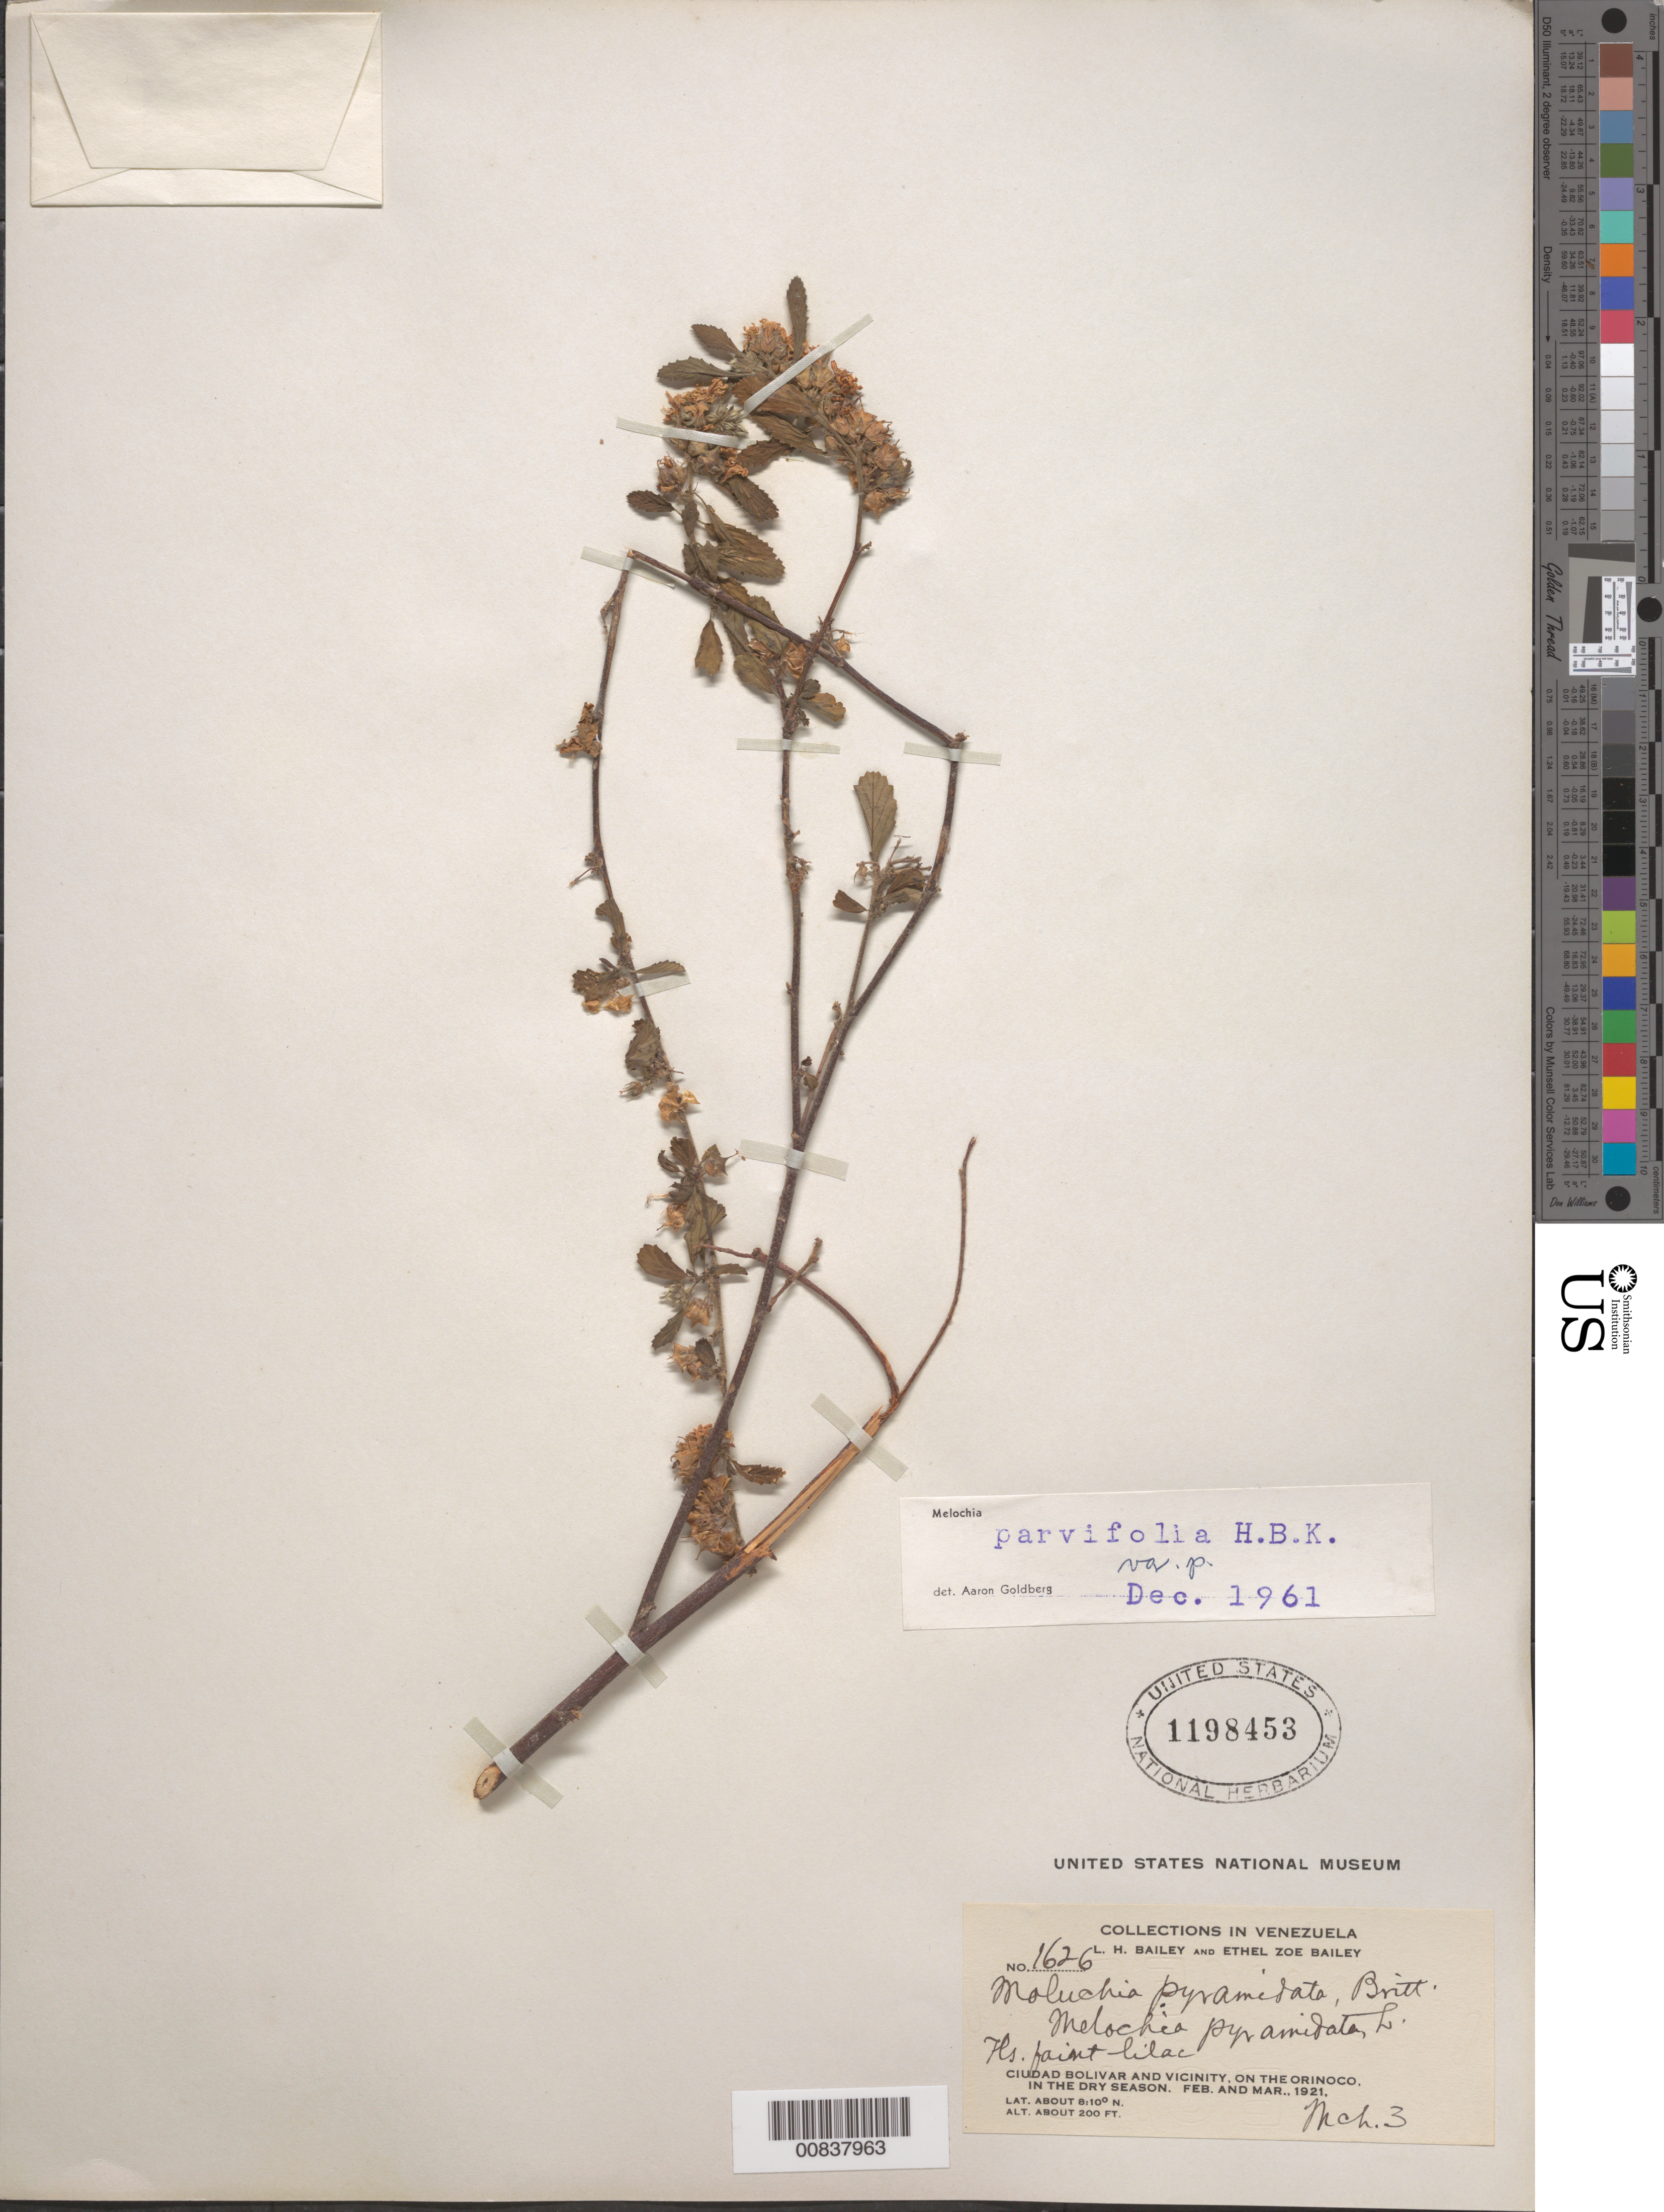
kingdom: Plantae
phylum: Tracheophyta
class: Magnoliopsida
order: Malvales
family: Malvaceae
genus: Melochia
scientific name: Melochia parvifolia var. parvifolia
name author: Kunth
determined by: Goldberg, Aaron, (US), NMNH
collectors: L. H. Bailey & E. Z. Bailey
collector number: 1626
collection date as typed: Feb-21 and Mar-21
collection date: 1921-02,1921-03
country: Venezuela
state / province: Bolívar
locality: Ciudad Bolívar and vicinity, Orinoco R.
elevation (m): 61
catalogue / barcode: US 1198453